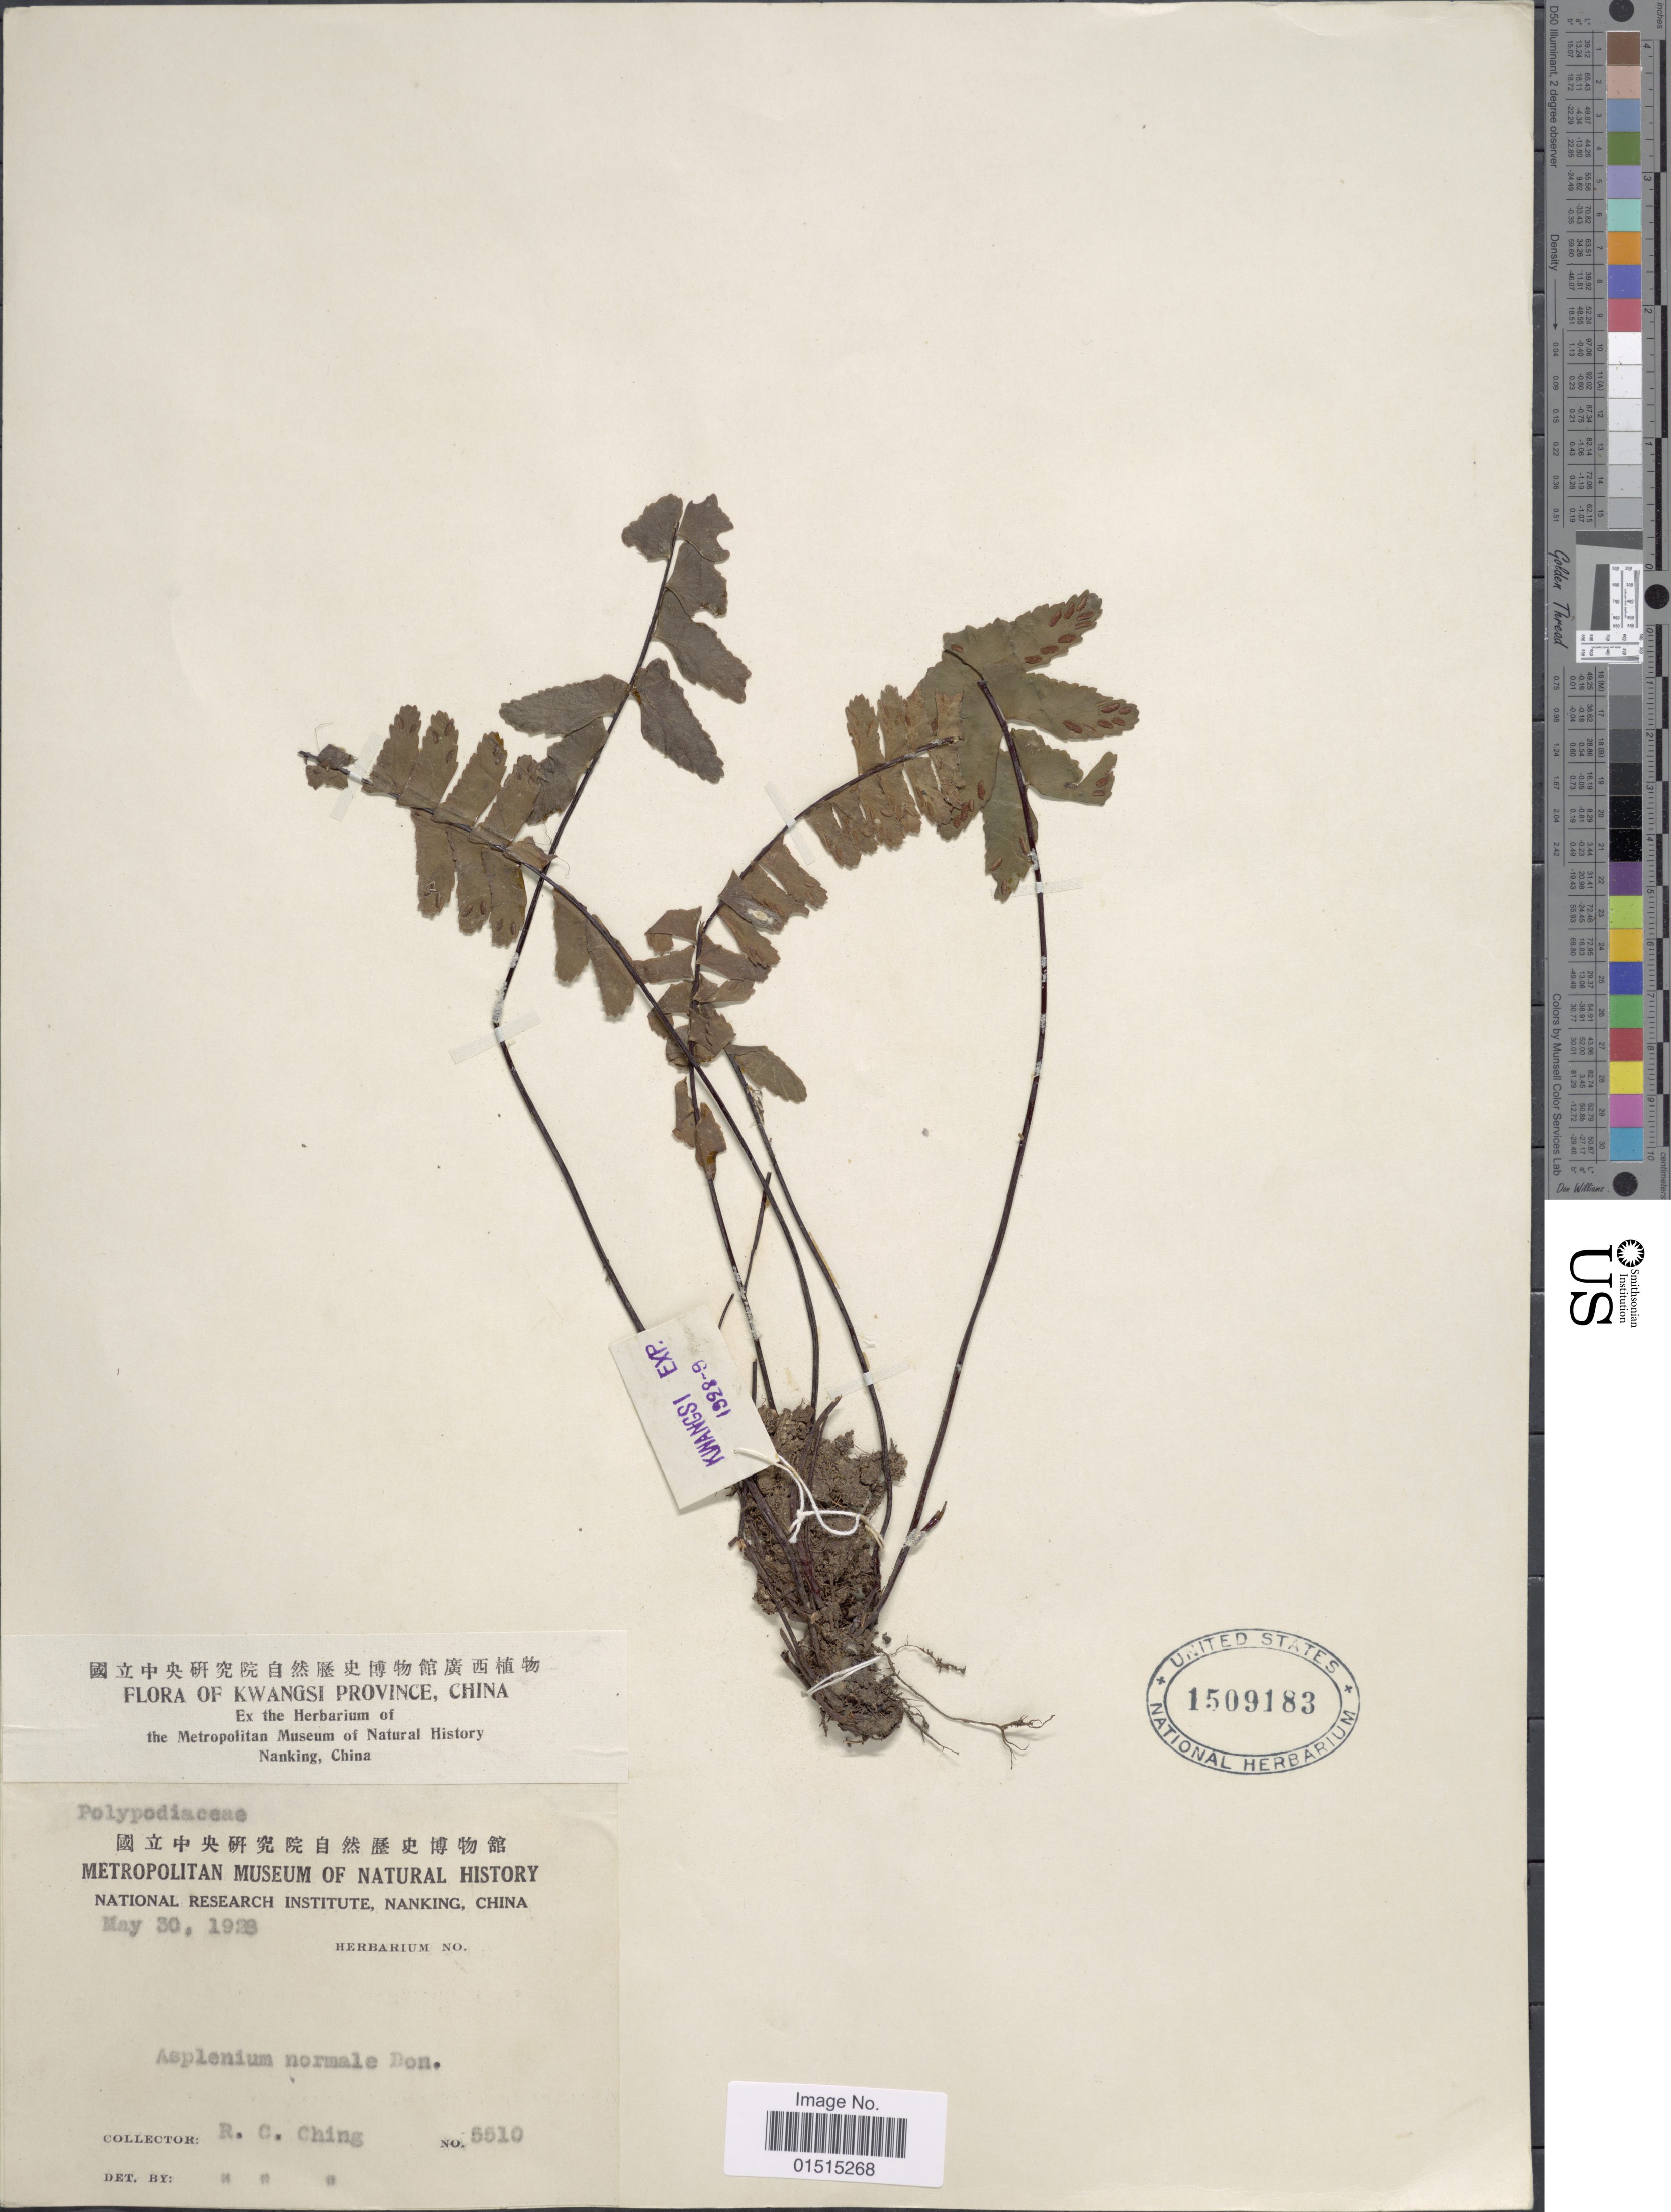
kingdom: Plantae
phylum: Tracheophyta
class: Polypodiopsida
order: Polypodiales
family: Aspleniaceae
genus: Asplenium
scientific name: Asplenium normale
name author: D. Don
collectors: R. C. Ching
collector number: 5510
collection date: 1928-05-30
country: China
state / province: Guangxi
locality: Kwangsi Province.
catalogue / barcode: US 1509183